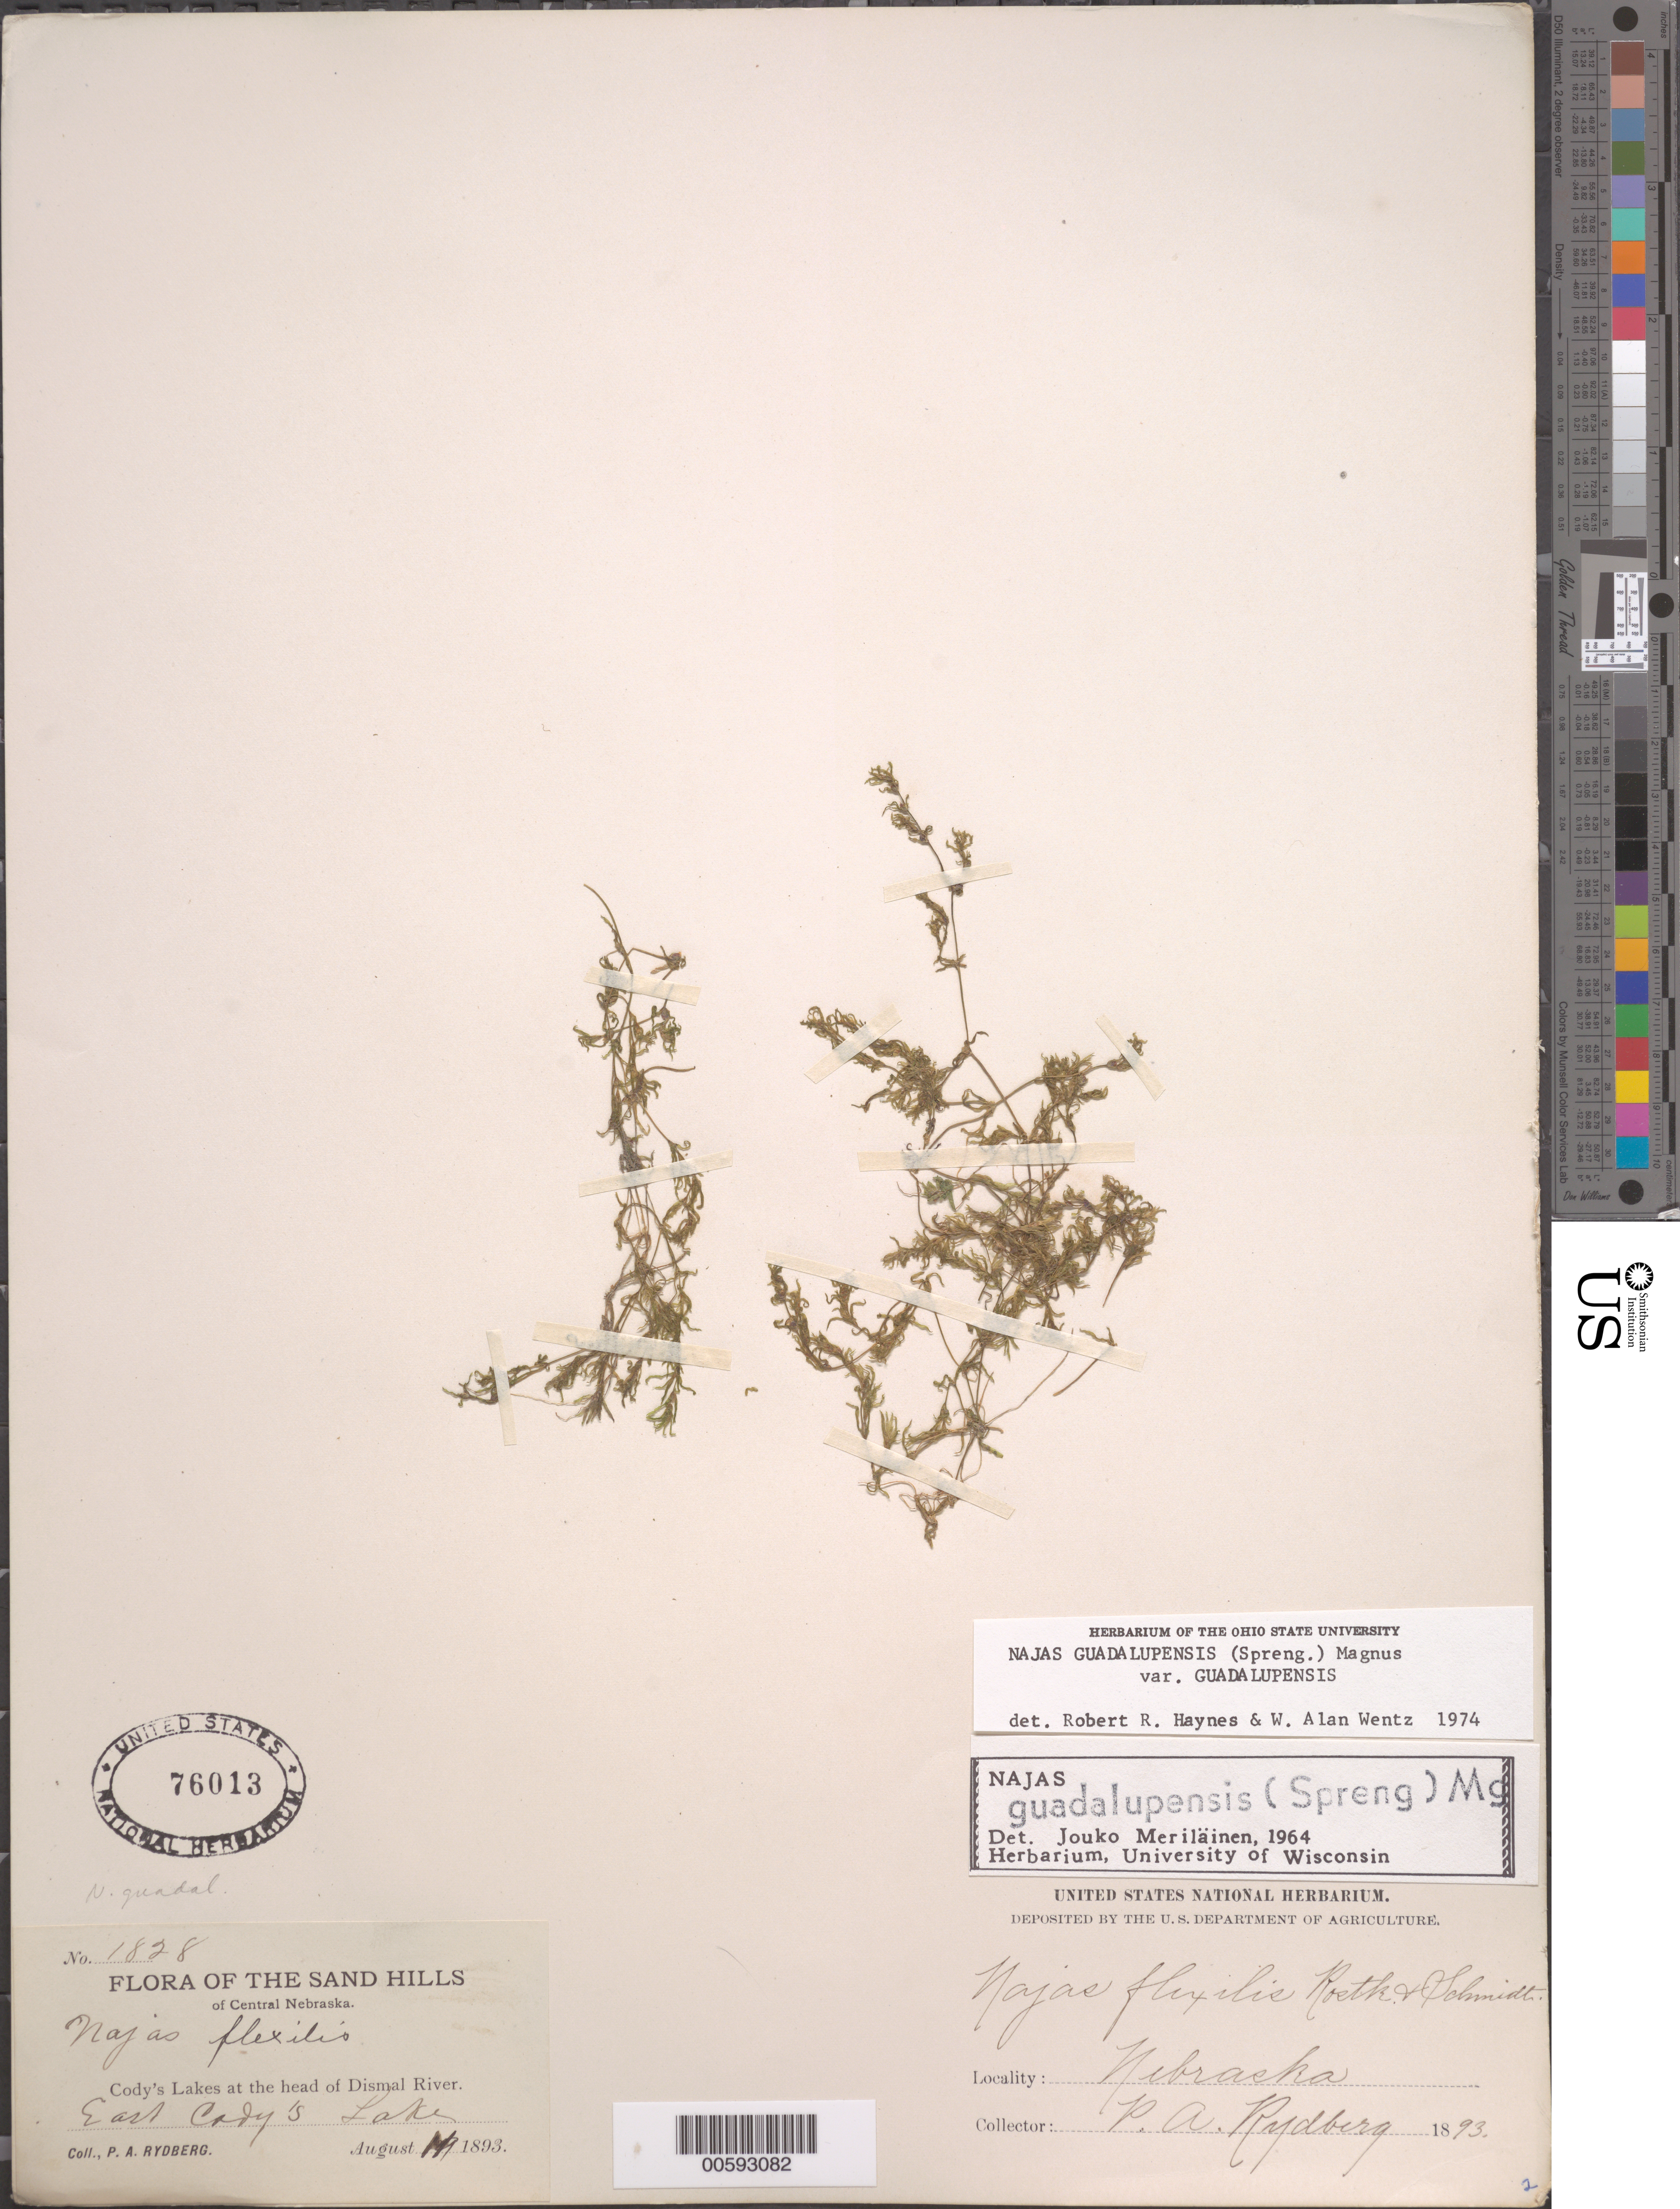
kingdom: Plantae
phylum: Tracheophyta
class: Liliopsida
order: Alismatales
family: Hydrocharitaceae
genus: Najas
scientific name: Najas guadalupensis var. guadalupensis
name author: (Spreng.) Magnus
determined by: Haynes, R. R.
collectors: P. A. Rydberg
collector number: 1828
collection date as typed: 11 Aug 1893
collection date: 1893-08-11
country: United States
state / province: Nebraska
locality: East Cody's Lake head of Dismal River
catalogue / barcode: US 76013